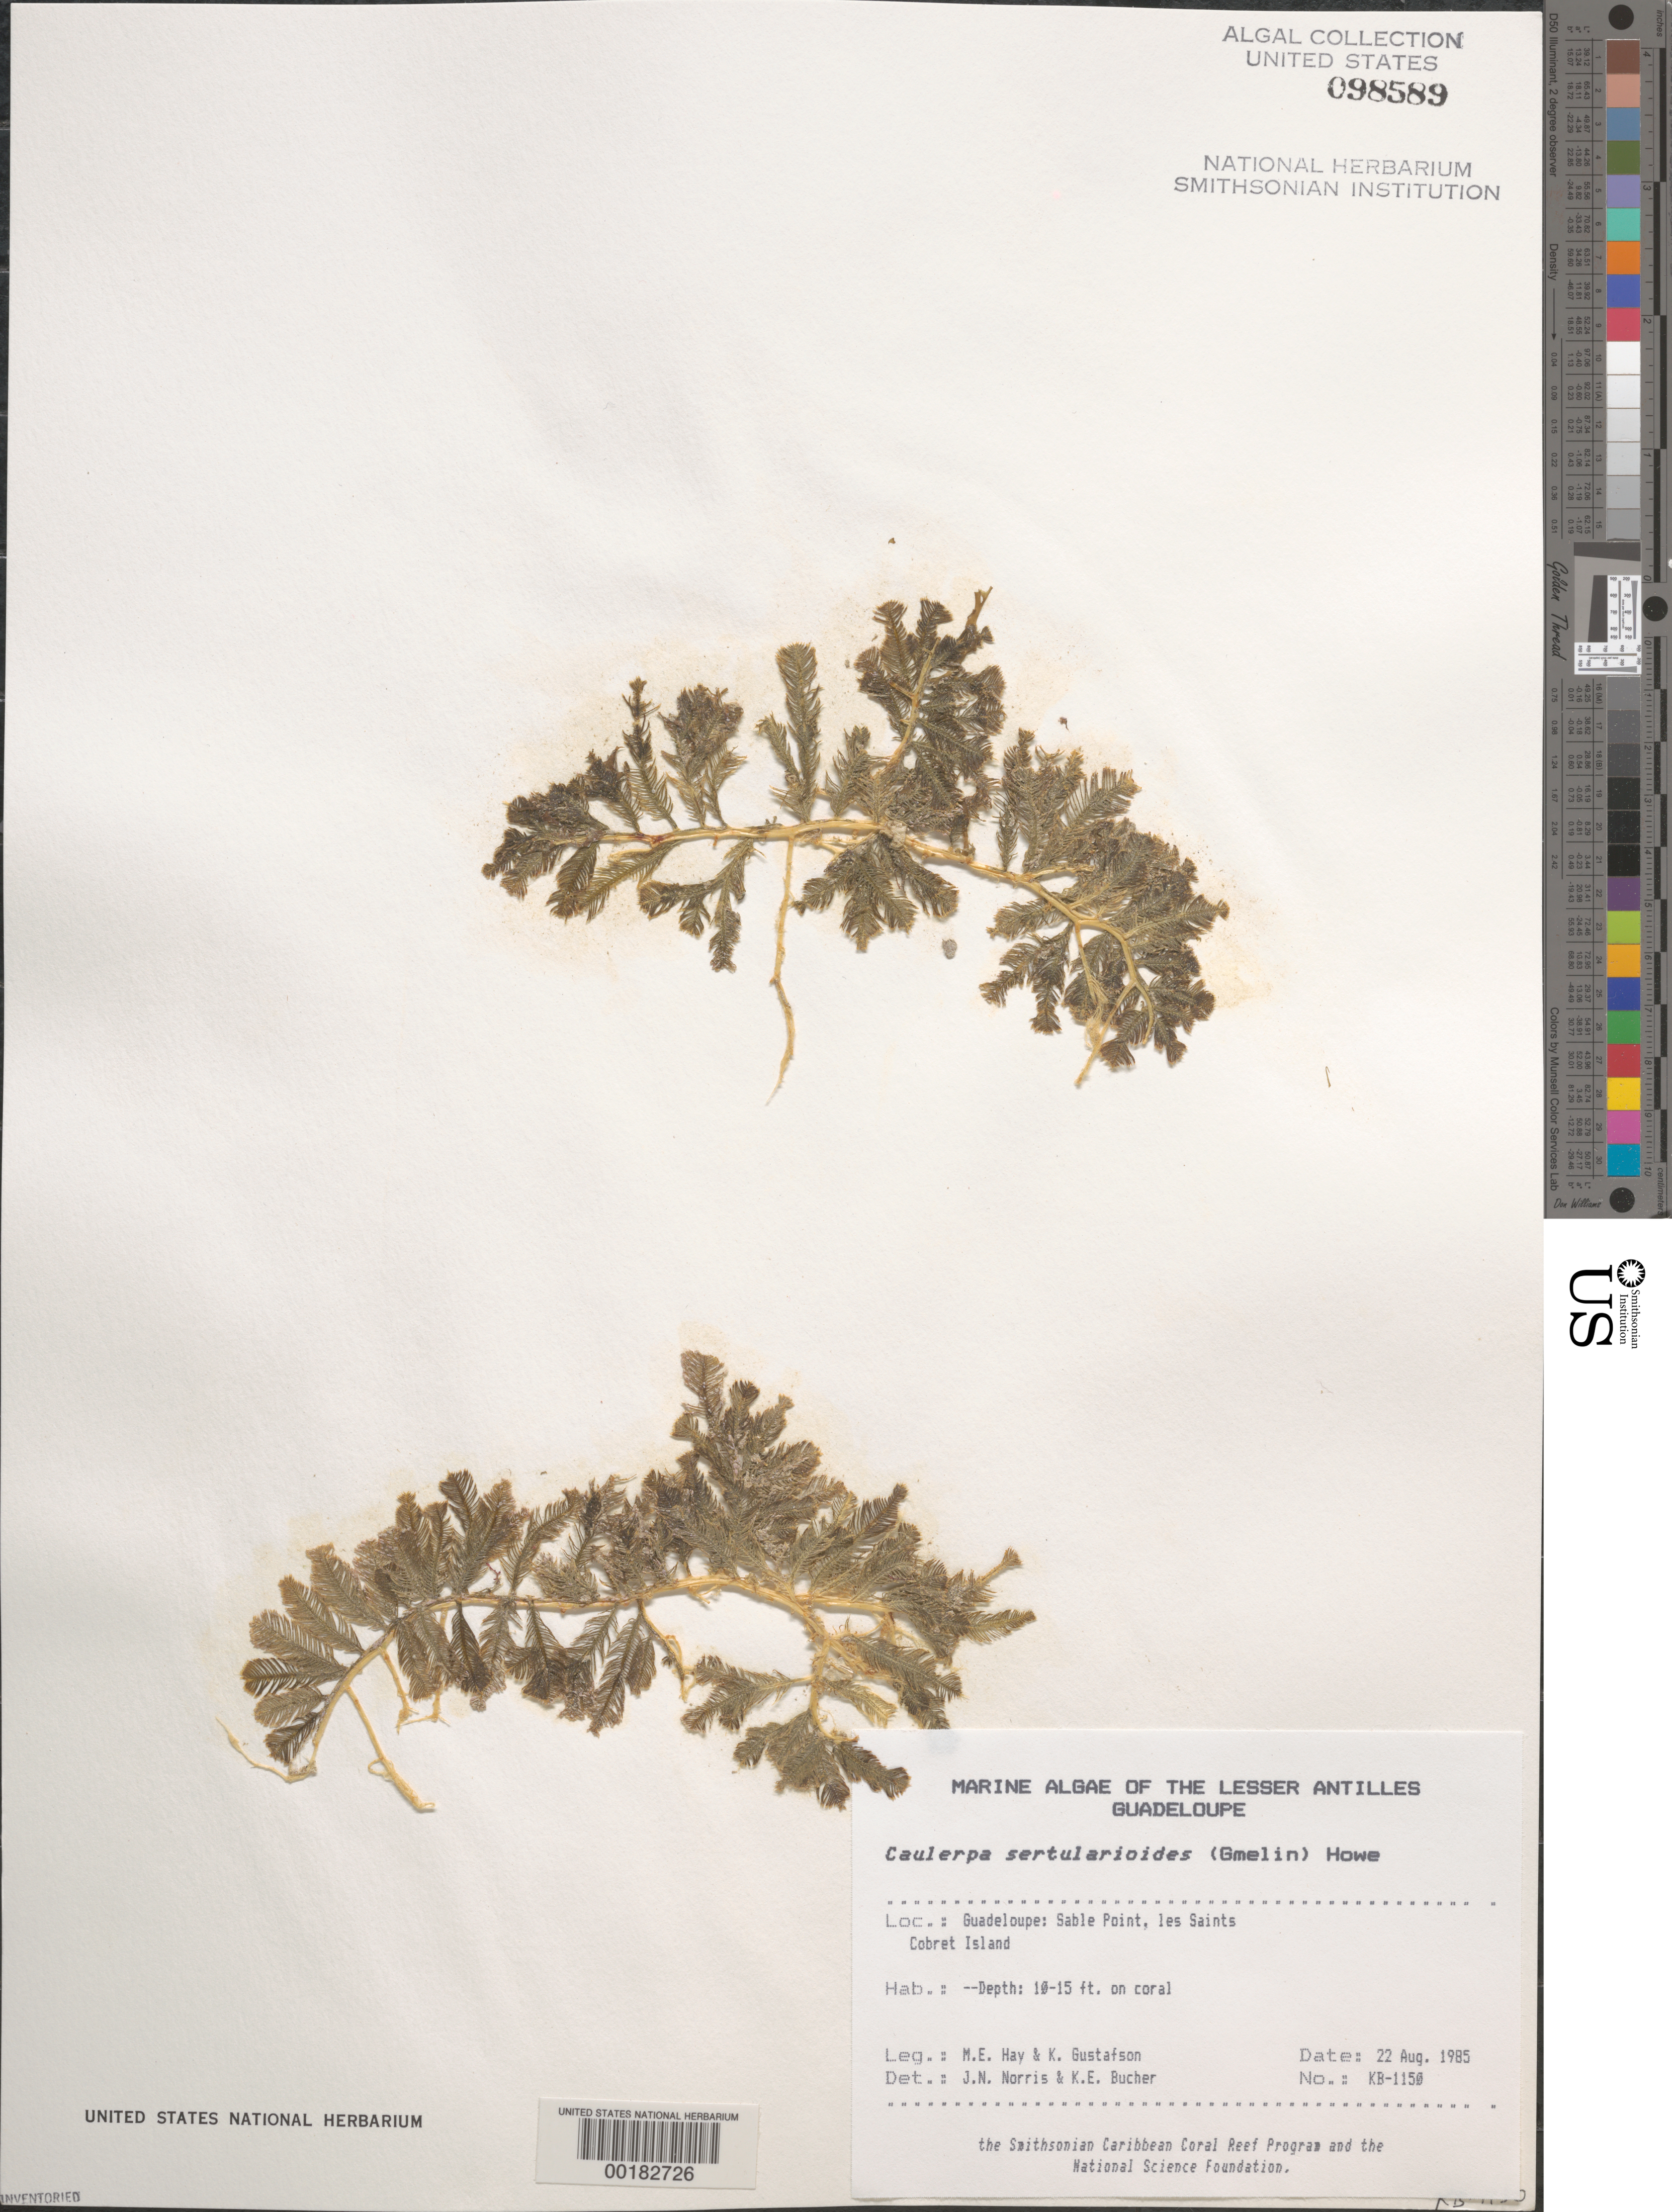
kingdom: Plantae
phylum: Chlorophyta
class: Ulvophyceae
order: Bryopsidales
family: Caulerpaceae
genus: Caulerpa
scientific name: Caulerpa sertularioides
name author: (S.G. Gmel.) M. Howe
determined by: Norris, J. N.; Bucher, K. E.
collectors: M. E. Hay & K. Gustafson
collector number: KB-1150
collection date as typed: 22 Aug 1985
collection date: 1985-08-22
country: Guadeloupe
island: Cabrit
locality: Sable Point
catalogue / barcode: US 98589